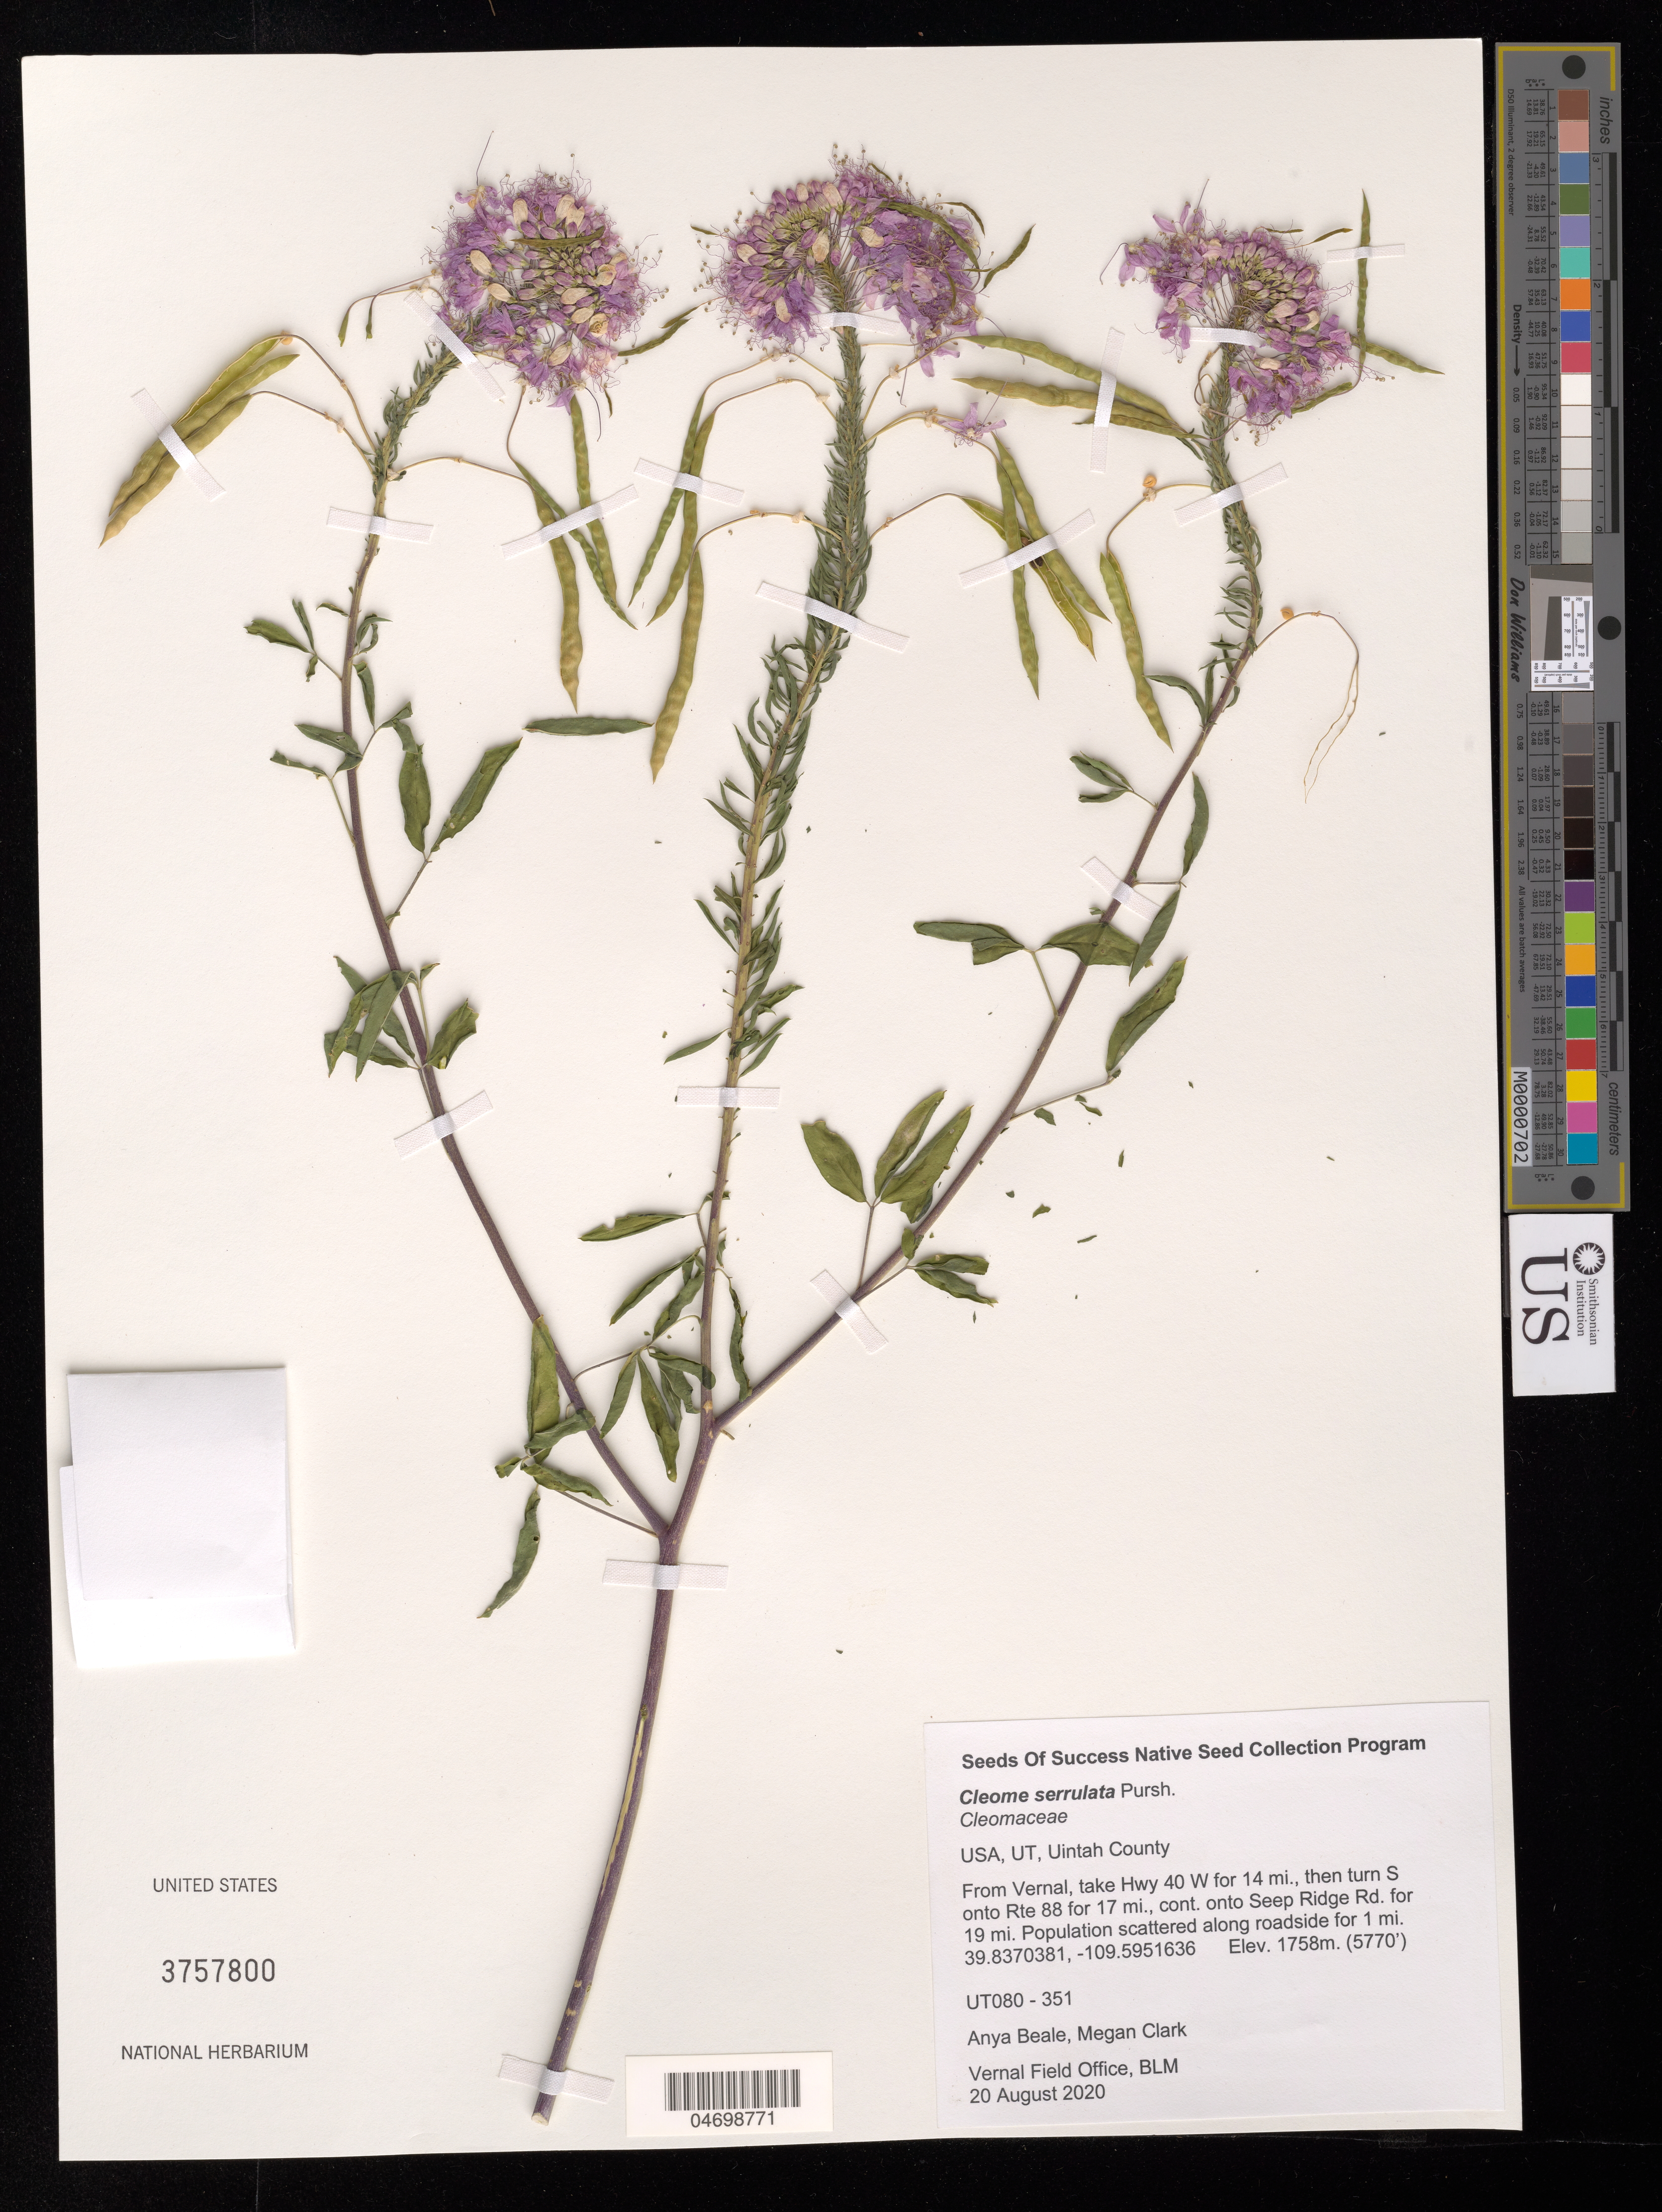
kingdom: Plantae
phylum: Tracheophyta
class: Magnoliopsida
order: Brassicales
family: Cleomaceae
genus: Cleomella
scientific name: Cleomella serrulata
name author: (Pursh) Roalson & J.C. Hall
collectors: A. Beale & M. Clark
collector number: UT080-351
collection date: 2020-08-20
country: United States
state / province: Utah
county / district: Uintah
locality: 19 mi. on Seep Ridge Rd.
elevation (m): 1758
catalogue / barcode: US 3757800